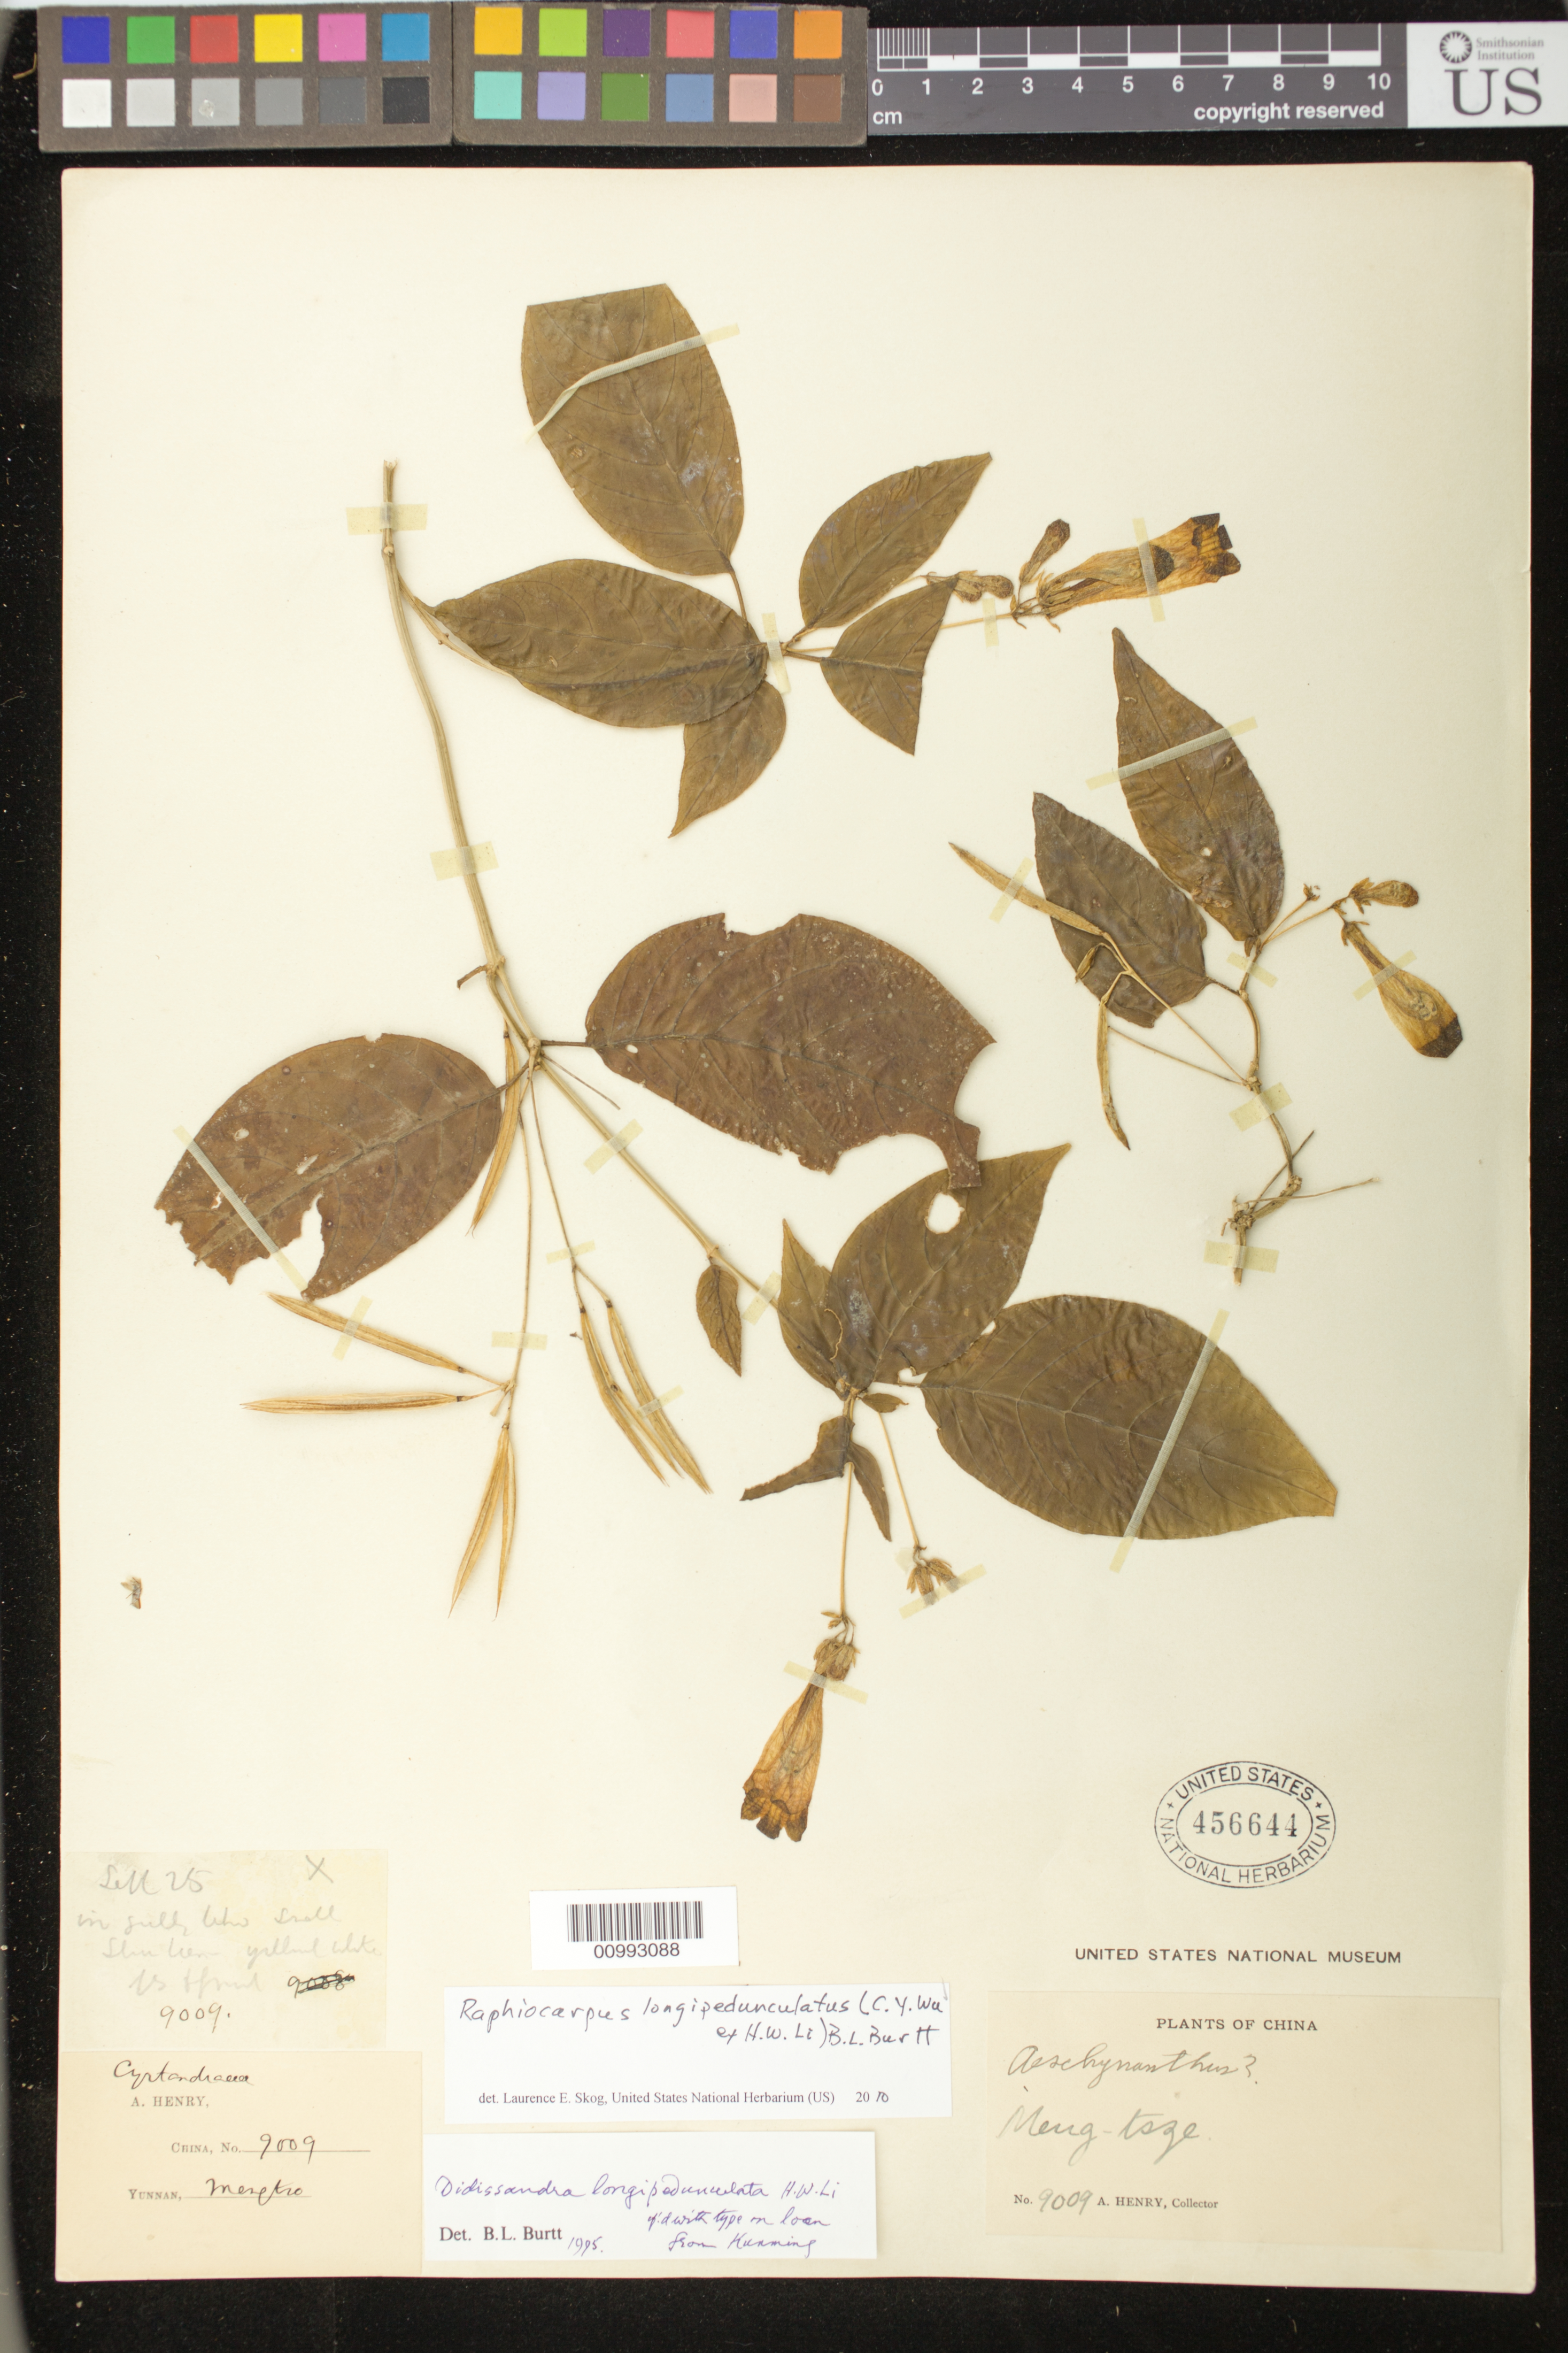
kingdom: Plantae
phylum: Tracheophyta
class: Magnoliopsida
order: Lamiales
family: Gesneriaceae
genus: Raphiocarpus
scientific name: Raphiocarpus longipedunculatus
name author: (C.Y. Wu ex H.W. Li) B.L. Burtt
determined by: Skog, Laurence E.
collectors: A. Henry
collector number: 9009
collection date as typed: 25 Sep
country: China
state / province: Yunnan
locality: Yunnan, Meng-tsze.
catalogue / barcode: US 456644